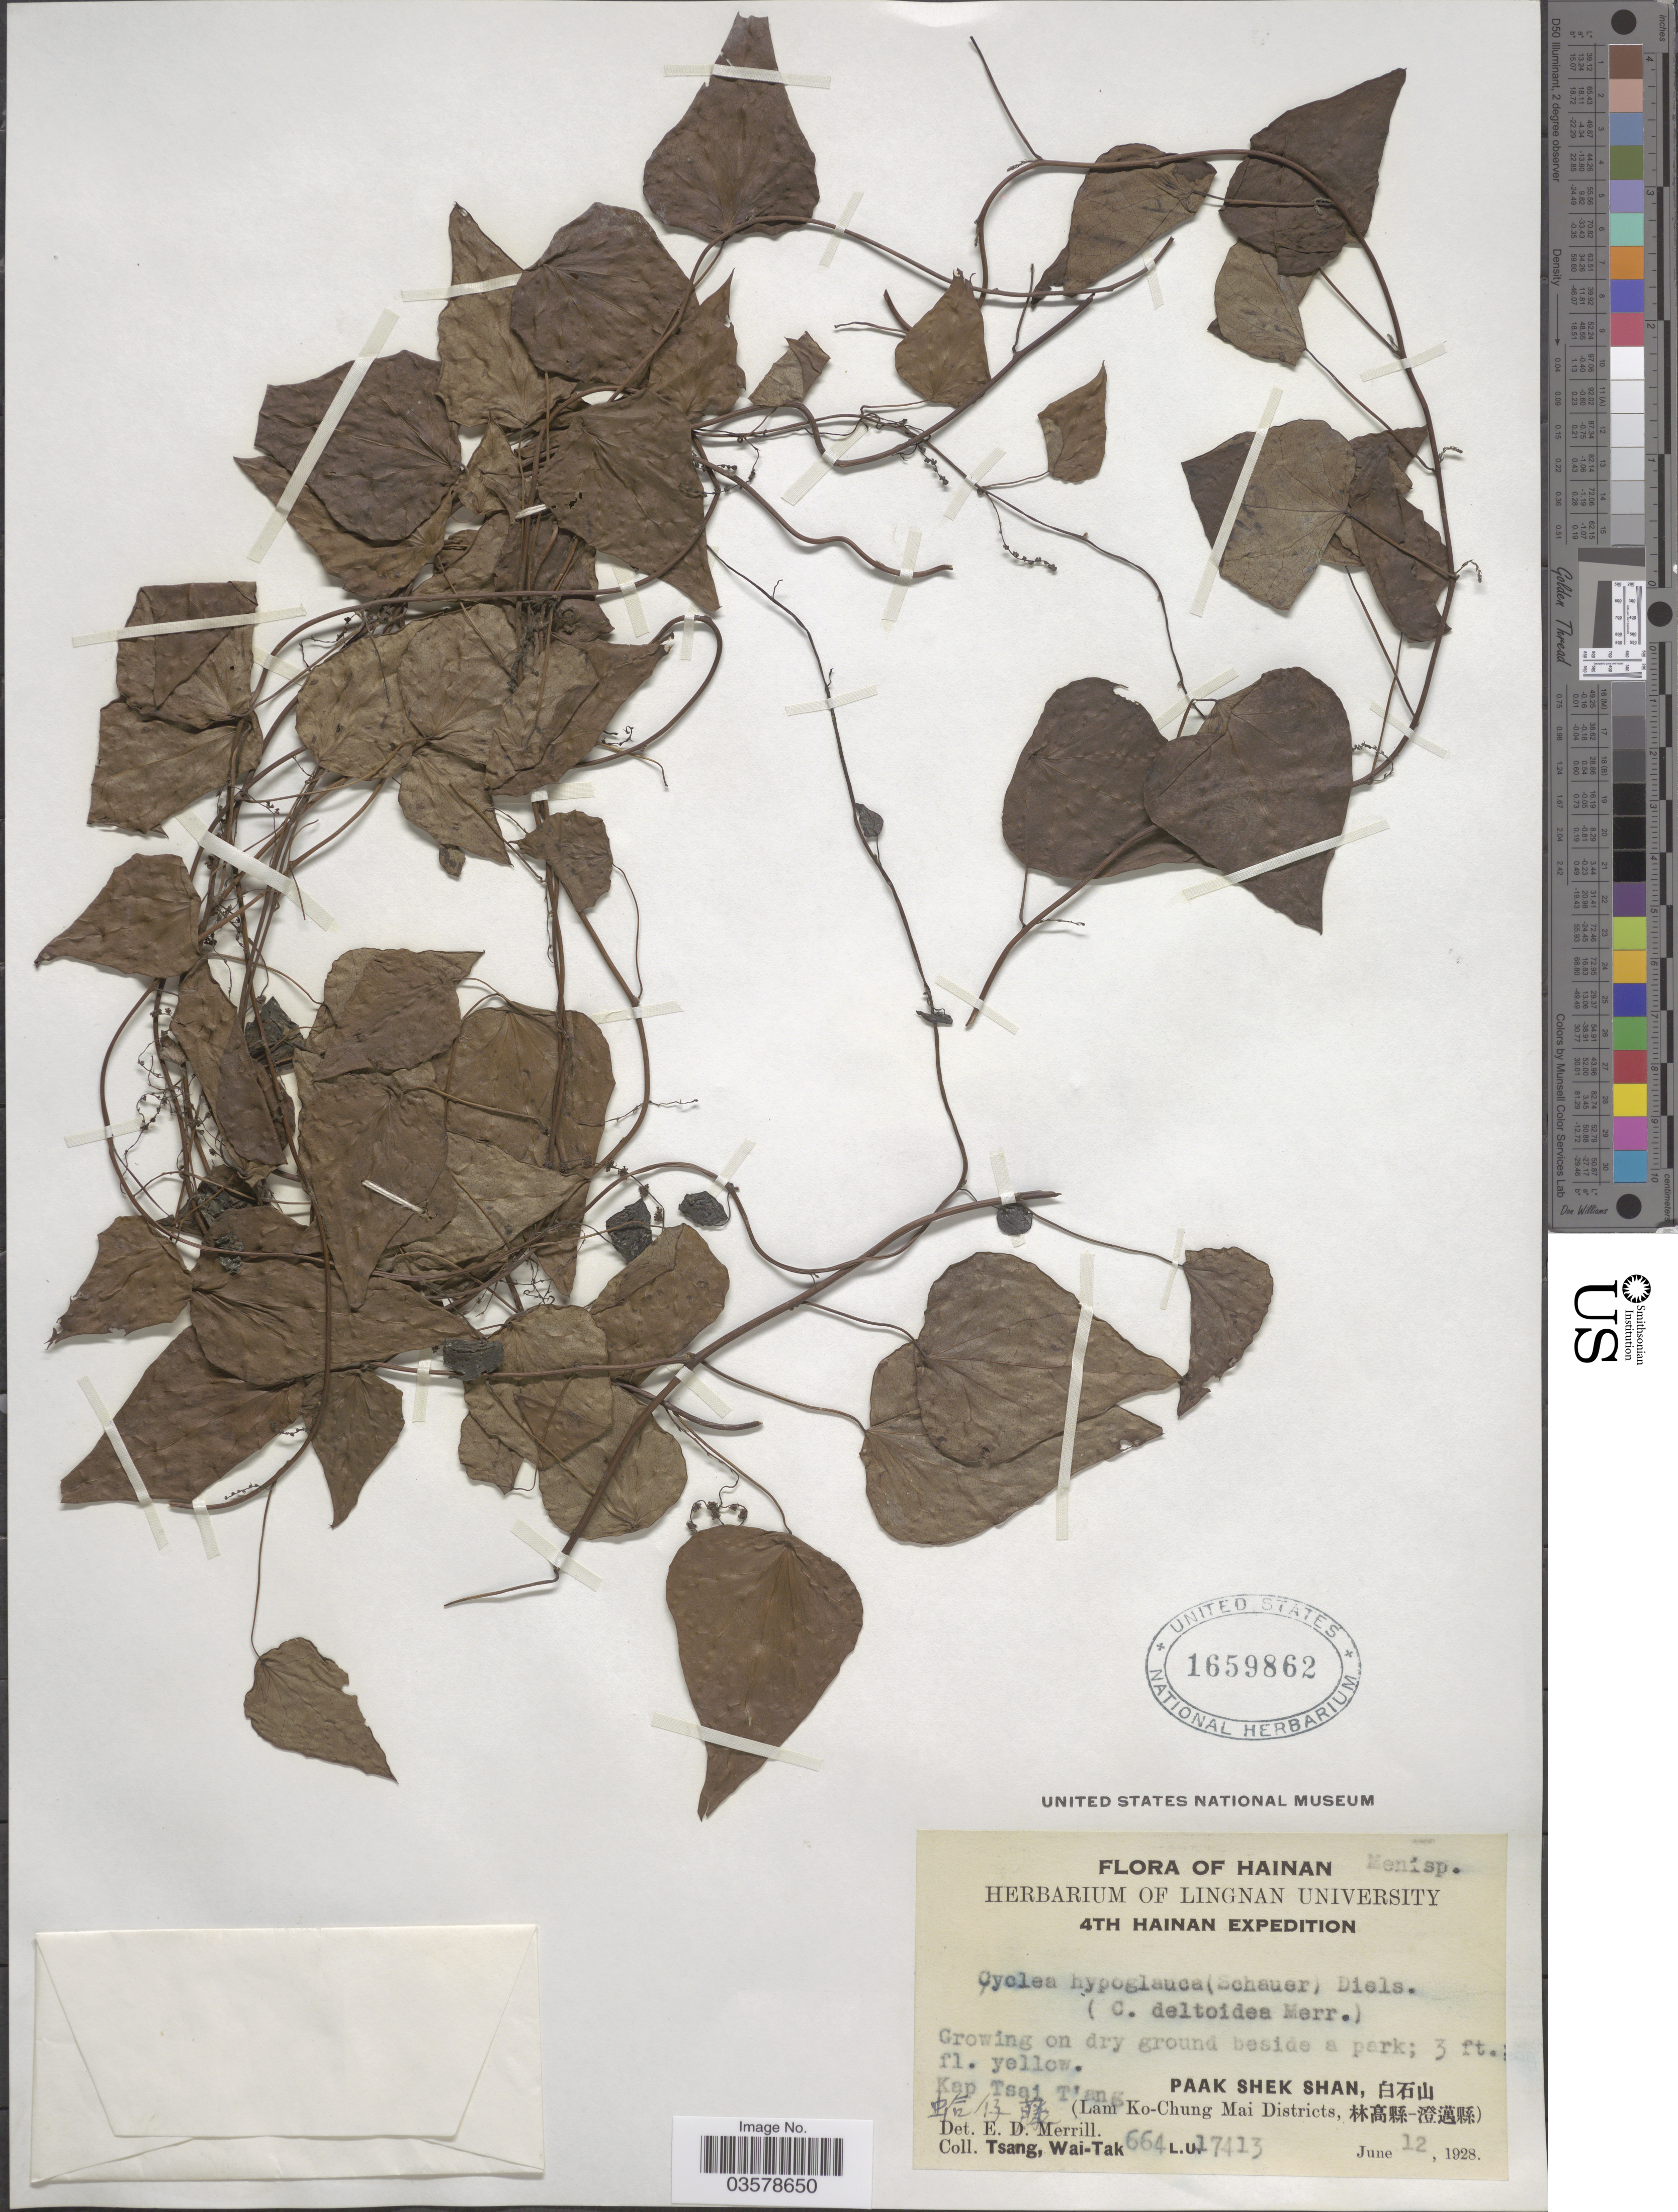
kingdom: Plantae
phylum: Tracheophyta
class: Magnoliopsida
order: Ranunculales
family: Menispermaceae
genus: Cyclea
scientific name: Cyclea hypoglauca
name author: (Schauer) Diels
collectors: W. T. Tsang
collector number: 664L.U.17413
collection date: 1928-06-12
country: China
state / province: Hainan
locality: Kap Tsai T'ang X. Paak Shek Shan, X. (Lam Ko-Chung Mai Districts, X).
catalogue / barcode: US 1659862